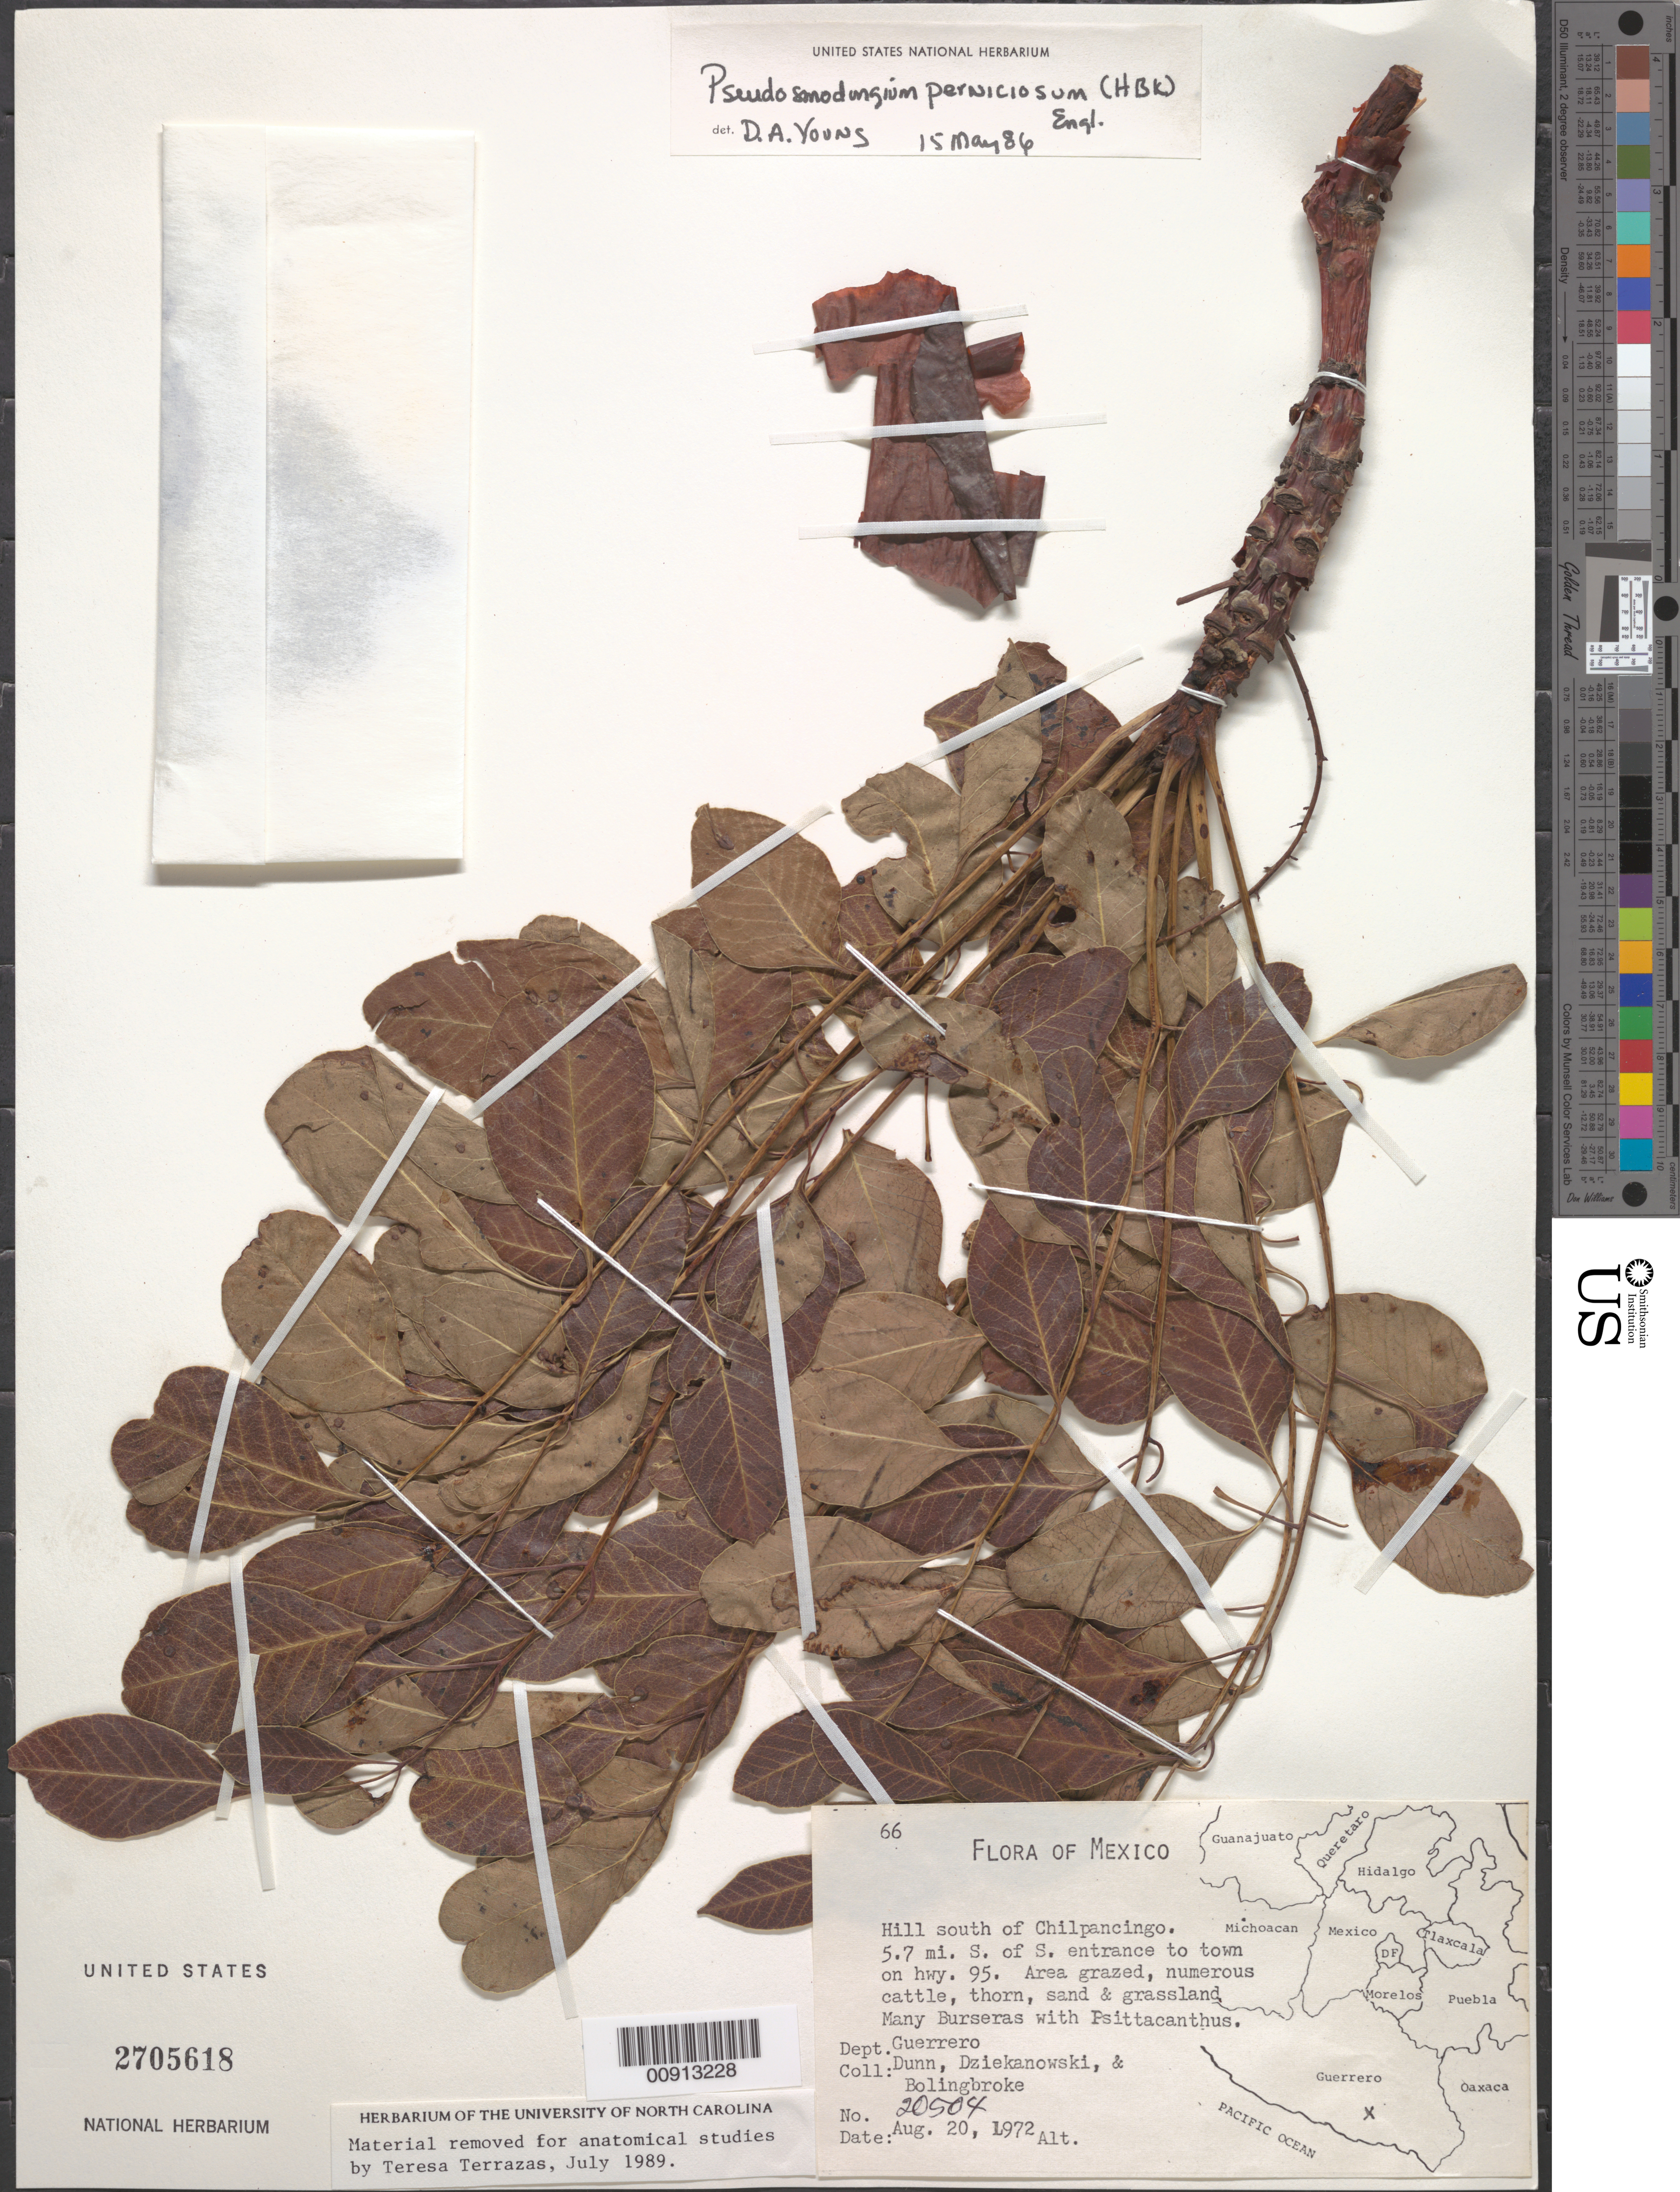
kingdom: Plantae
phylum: Tracheophyta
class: Magnoliopsida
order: Sapindales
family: Anacardiaceae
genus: Pseudosmodingium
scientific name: Pseudosmodingium perniciosum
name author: (Kunth) Engl.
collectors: -- Dunn, -. Dziekanowski & -. Bolingbroke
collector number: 20504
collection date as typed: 20 Aug 1972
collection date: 1972-08-20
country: Mexico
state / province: Guerrero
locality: Guerrero: Hill south of Chilpancingo, 5.7 mi. S. of S. entrance to town on hwy. 95.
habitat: Area grazed, numerous cattle, thorn, sand & grassland. Many Burseras with Psittacanthus.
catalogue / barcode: US 2705618